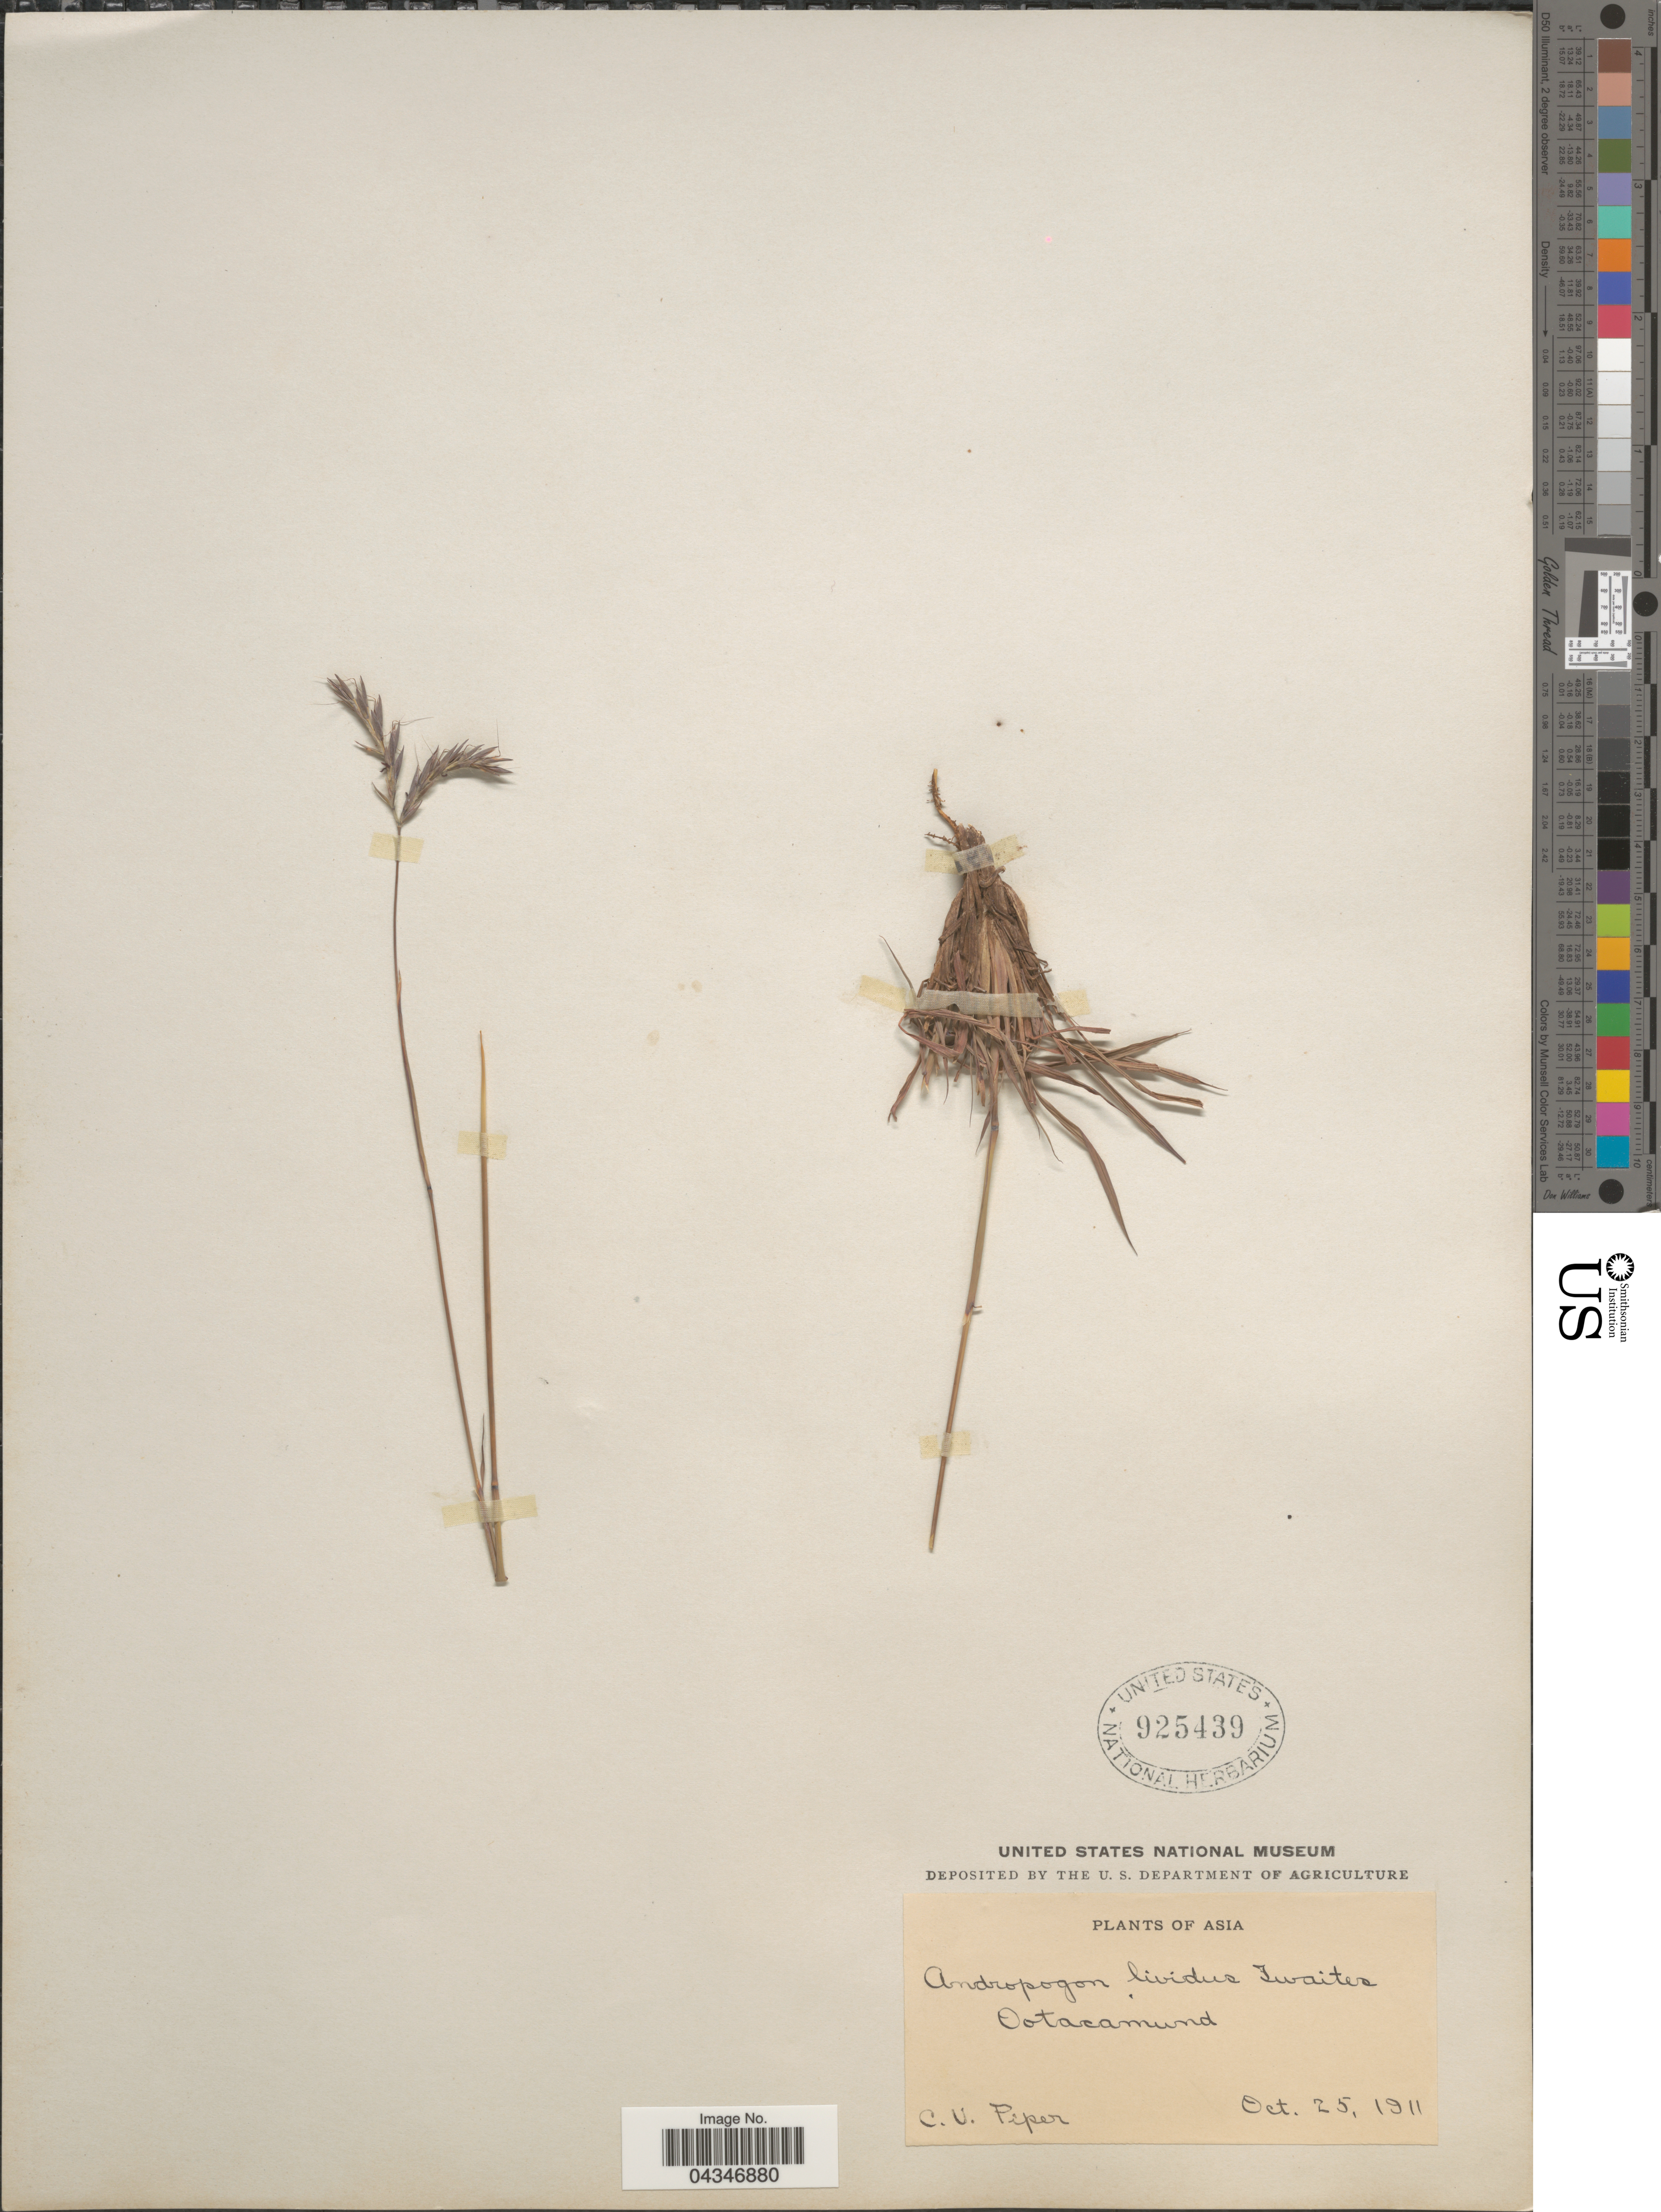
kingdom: Plantae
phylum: Tracheophyta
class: Liliopsida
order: Poales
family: Poaceae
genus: Andropogon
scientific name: Andropogon lividus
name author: Thwaites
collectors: C. V. Piper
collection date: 1911-10-25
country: India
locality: Asia. Ootacamund.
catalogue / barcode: US 925439